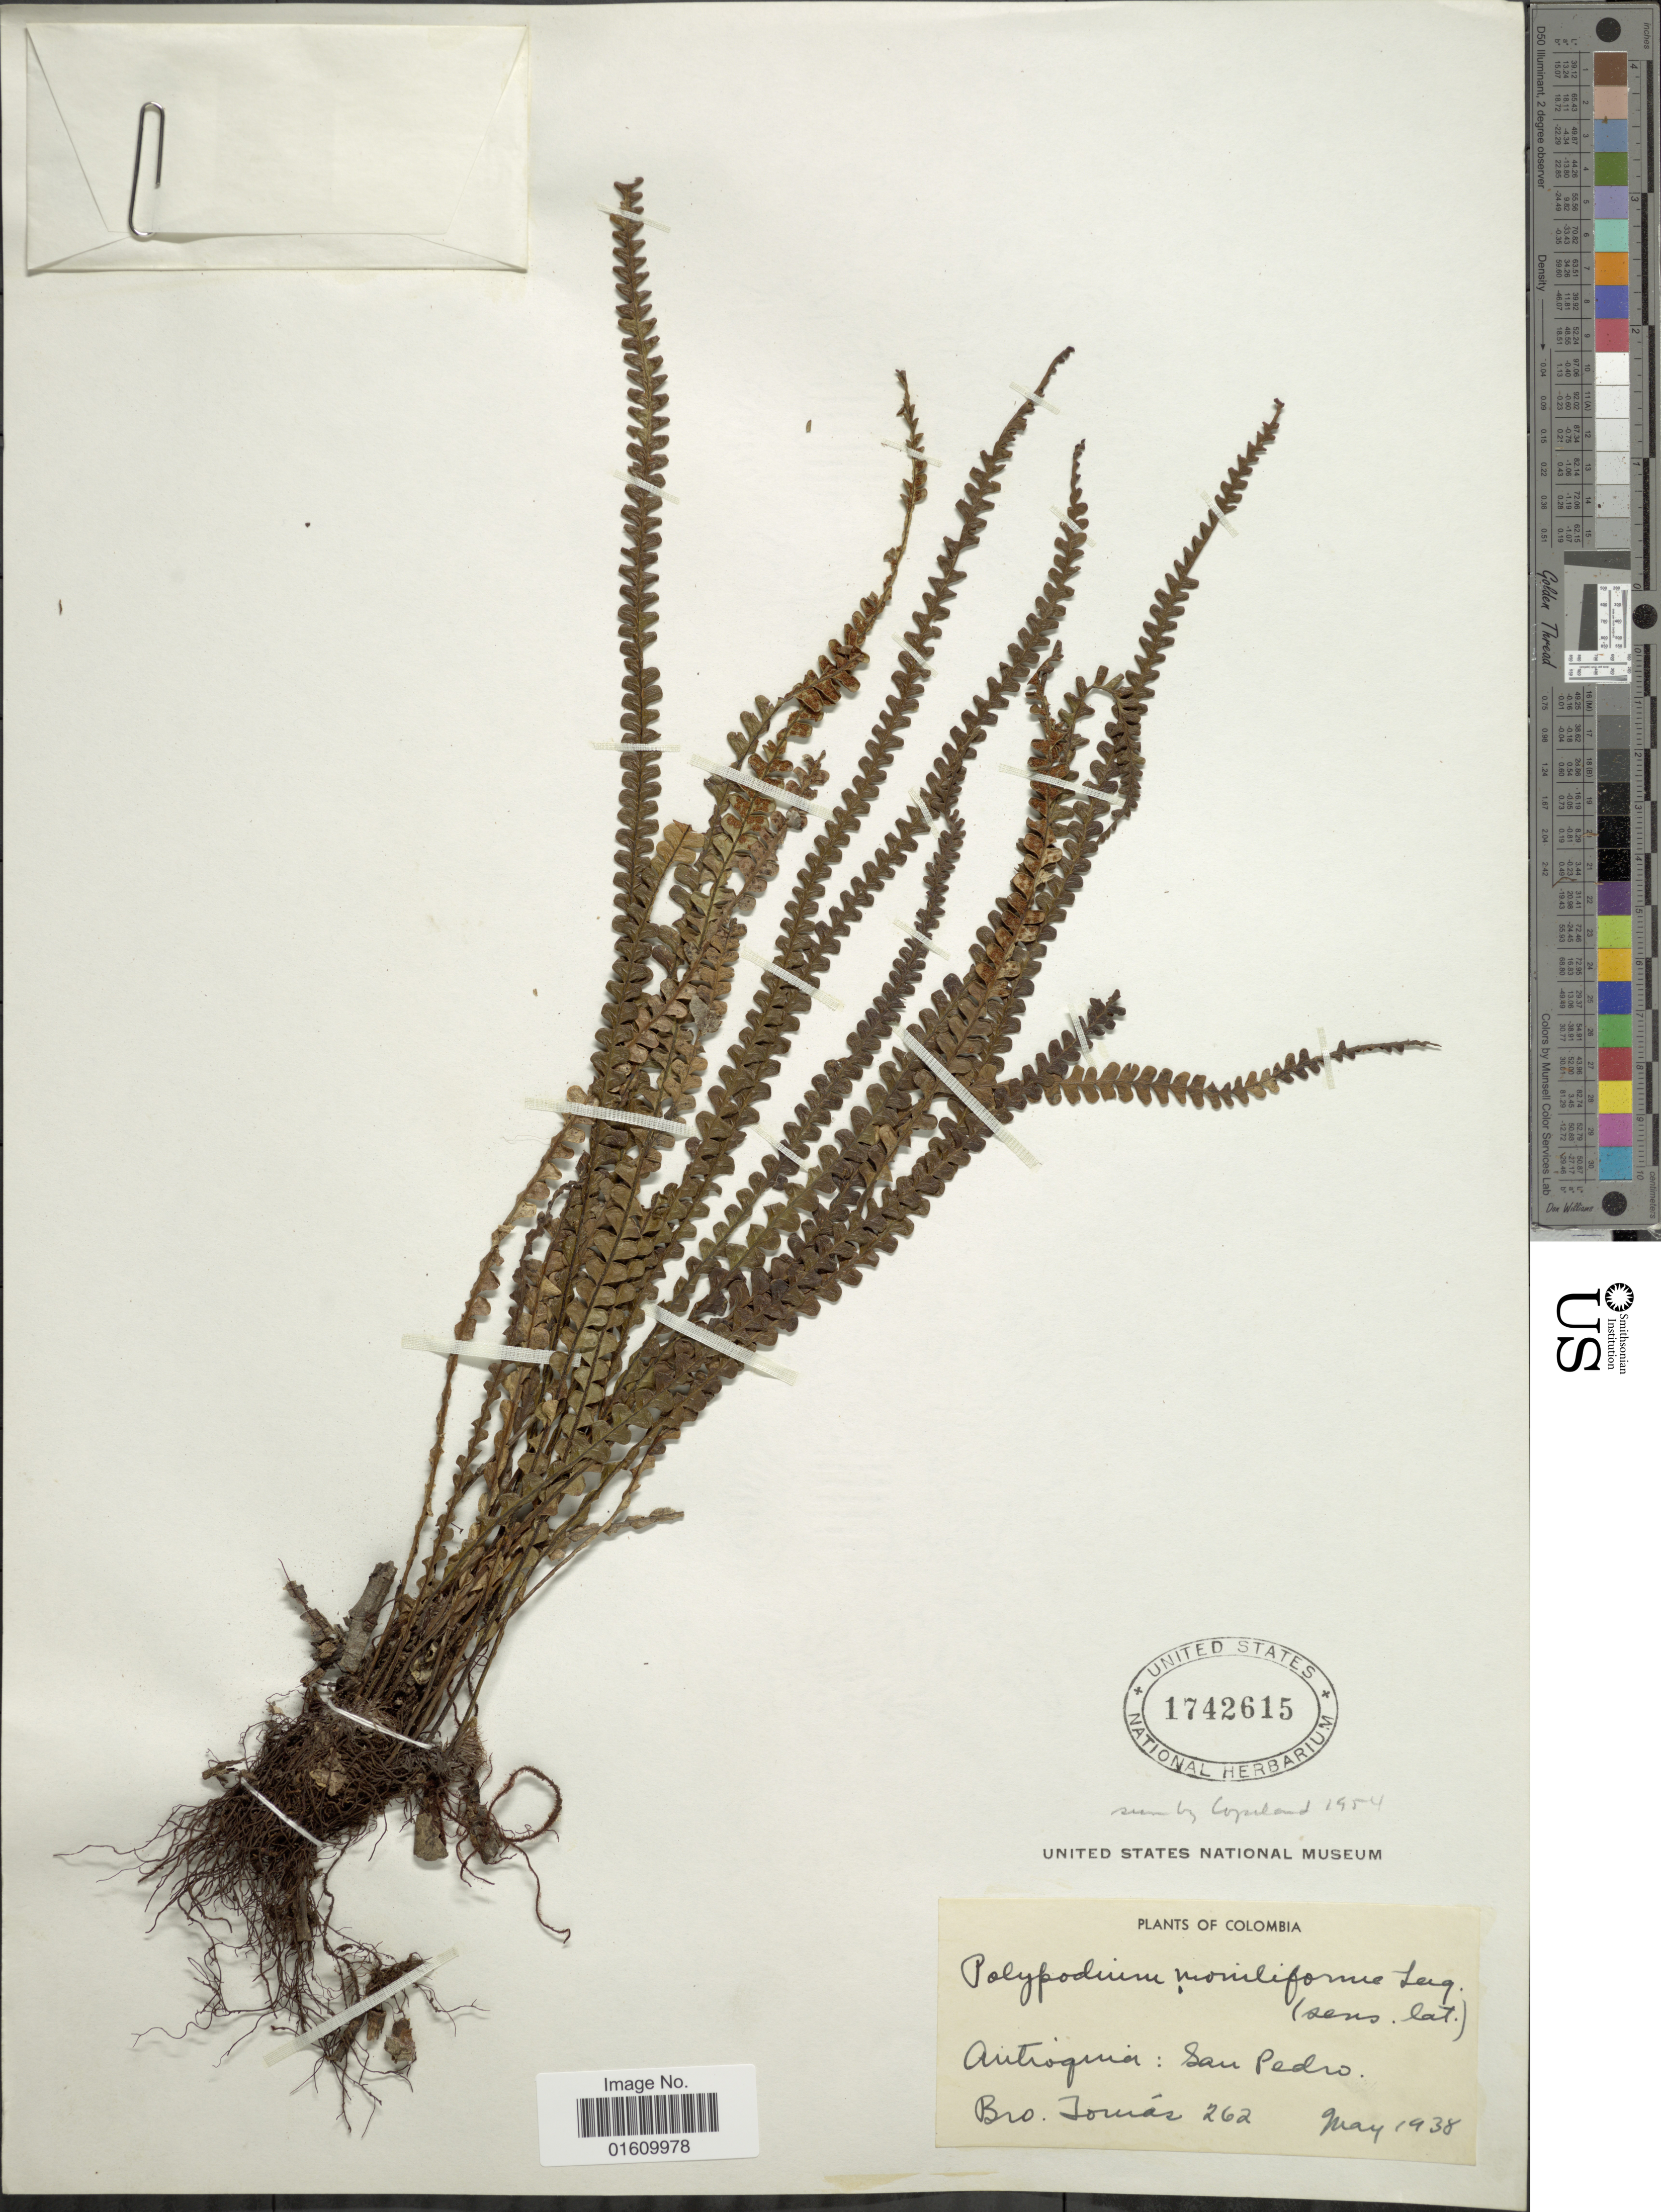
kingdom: Plantae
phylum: Tracheophyta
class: Polypodiopsida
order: Polypodiales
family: Polypodiaceae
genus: Melpomene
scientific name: Melpomene moniliformis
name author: (Lag. ex Sw.) A.R. Sm. & R.C. Moran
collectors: P. Jörgensen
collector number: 262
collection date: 1938-05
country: Colombia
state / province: Antioquia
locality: San Pedro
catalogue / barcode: US 1742615